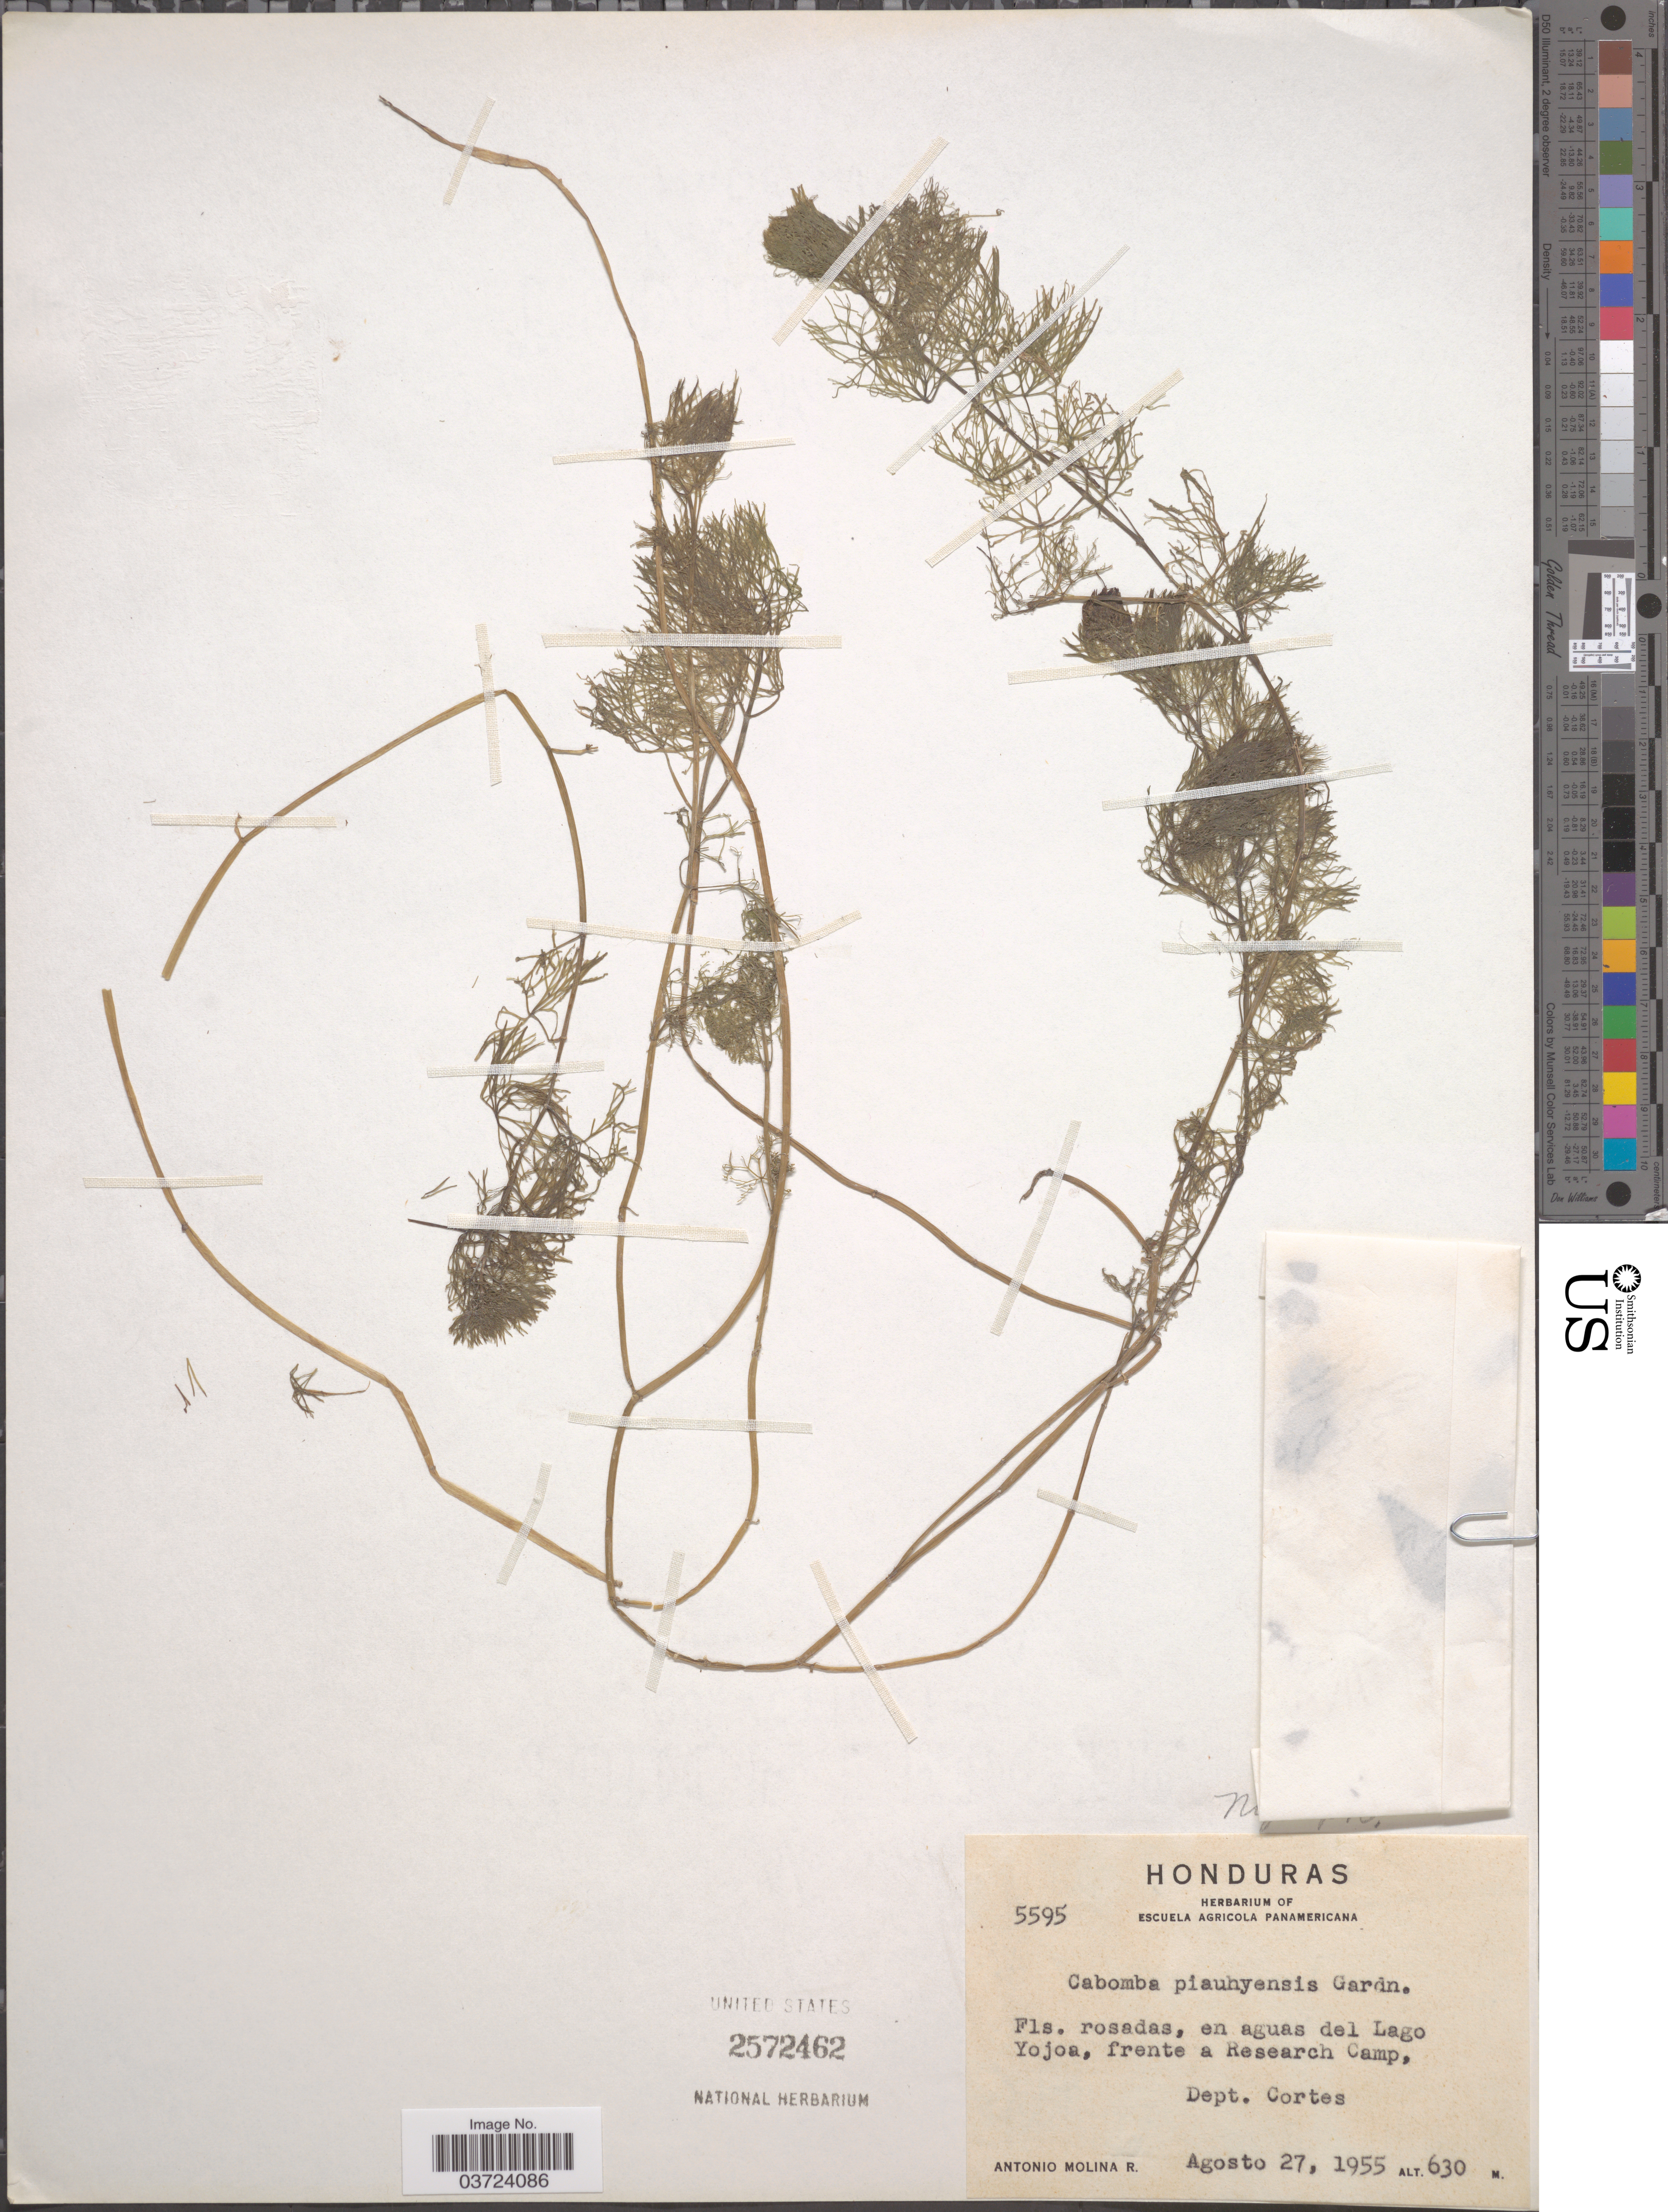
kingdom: Plantae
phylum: Tracheophyta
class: Magnoliopsida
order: Nymphaeales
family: Cabombaceae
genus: Cabomba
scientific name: Cabomba piauhyensis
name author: Gardner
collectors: A. Molina R.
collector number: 5595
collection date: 1955-08-27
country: Honduras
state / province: Cortes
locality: En aguas del Lago Yojoa, frente a Research Camp, Dept. Cortes.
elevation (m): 630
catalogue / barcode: US 2572462